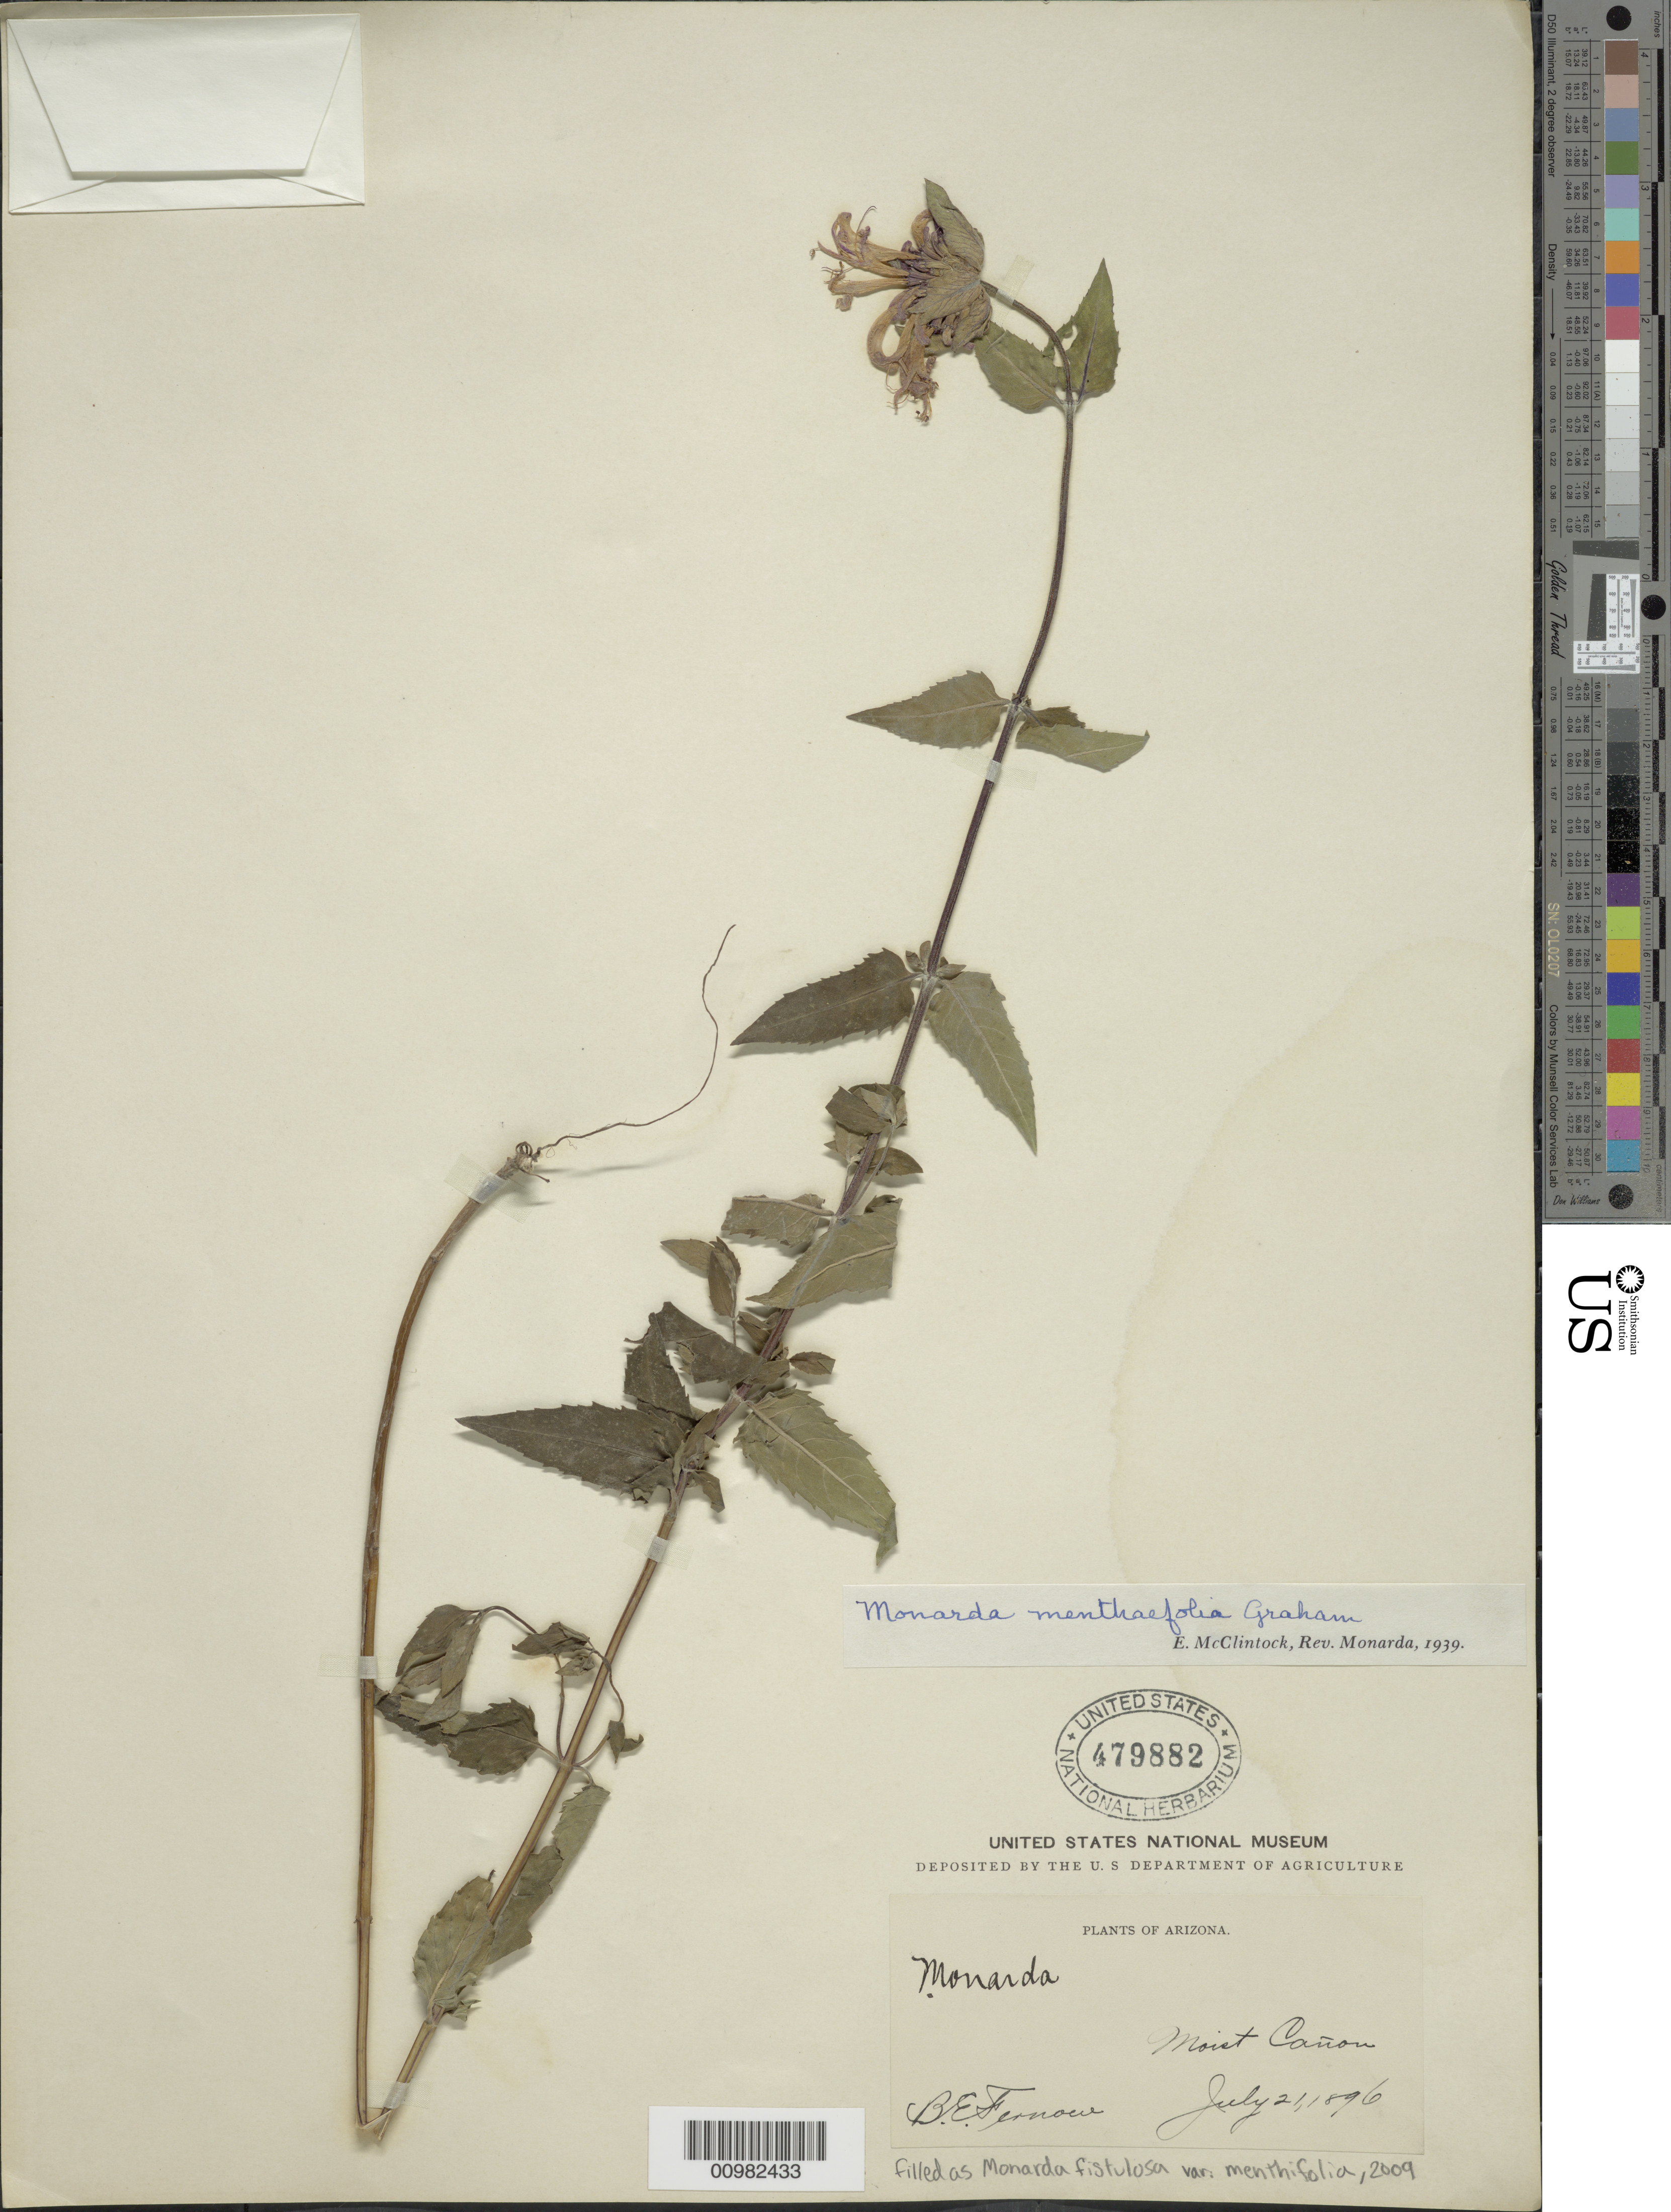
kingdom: Plantae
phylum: Tracheophyta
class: Magnoliopsida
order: Lamiales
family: Lamiaceae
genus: Monarda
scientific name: Monarda fistulosa var. menthifolia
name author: (Graham) Fernald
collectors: B. E. Feruow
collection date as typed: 21 Jul 1896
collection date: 1896-07-21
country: United States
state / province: Arizona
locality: Moist Canyon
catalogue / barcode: US 479882